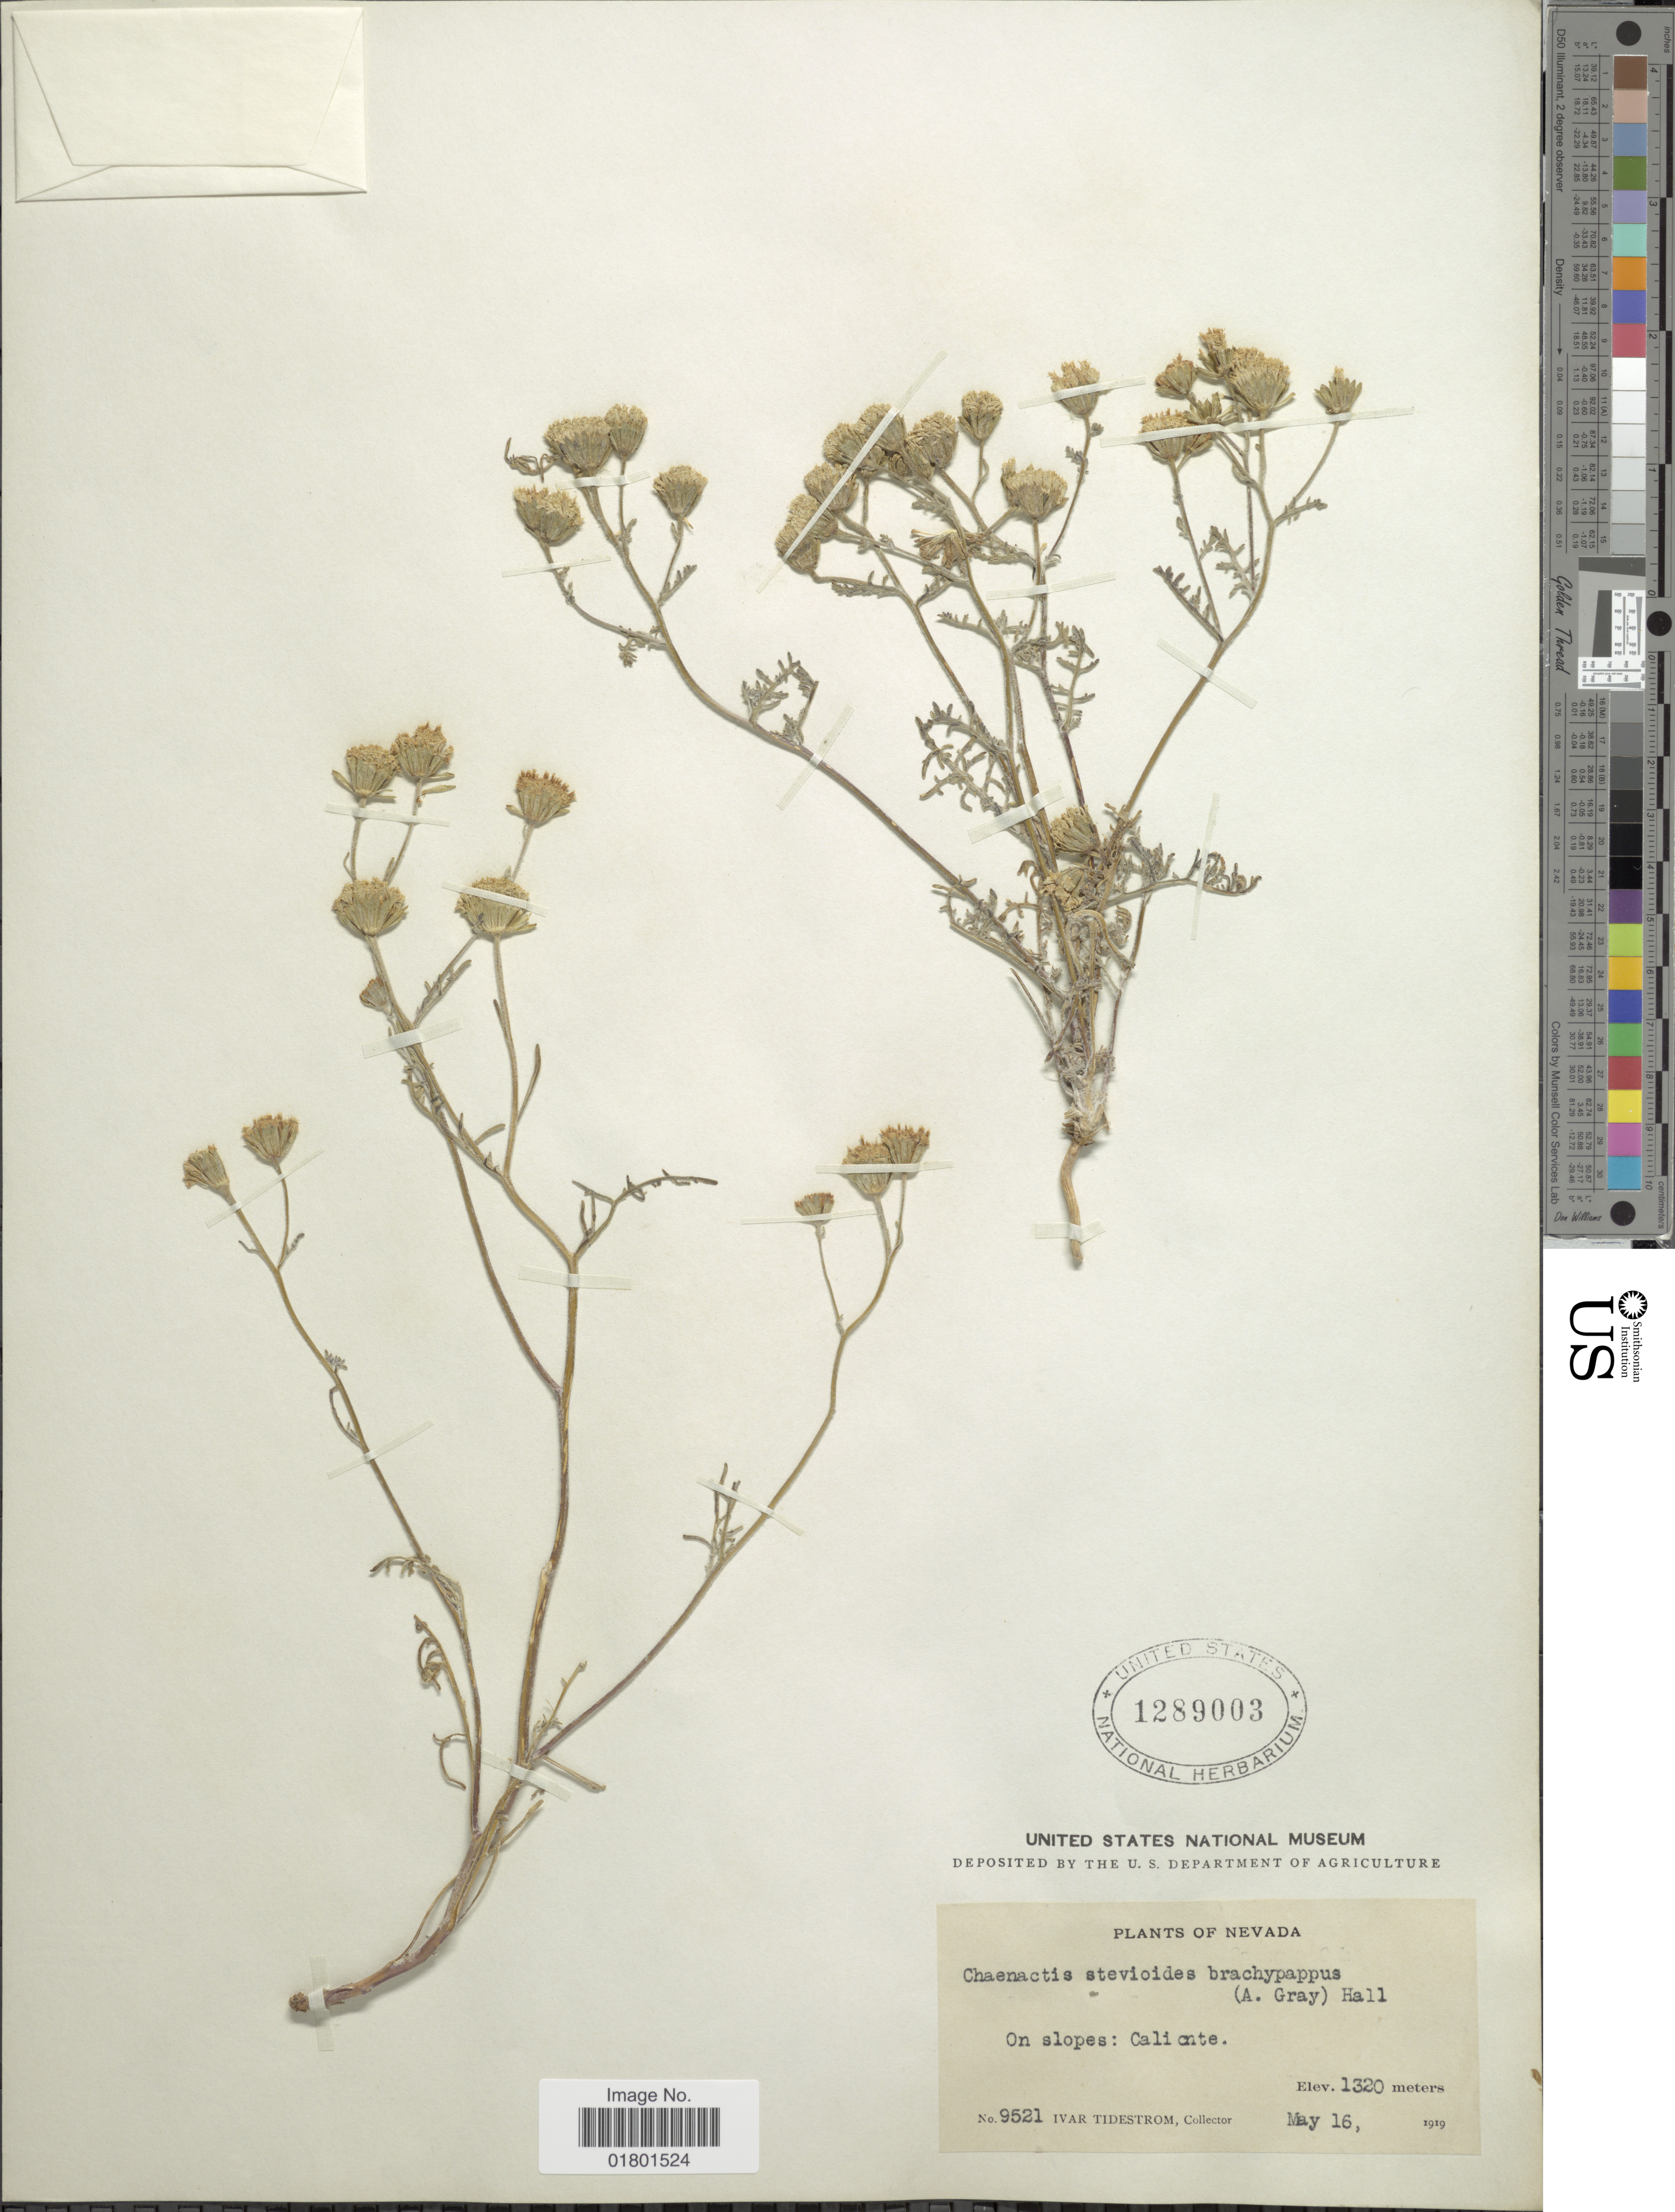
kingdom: Plantae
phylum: Tracheophyta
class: Magnoliopsida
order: Asterales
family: Asteraceae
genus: Chaenactis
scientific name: Chaenactis stevioides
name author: Hook. & Arn.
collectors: I. F. Tidestrom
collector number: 9521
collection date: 1919-05-16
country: United States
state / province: Nevada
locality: On slopes: Caliente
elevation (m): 1320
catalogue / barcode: US 1289003